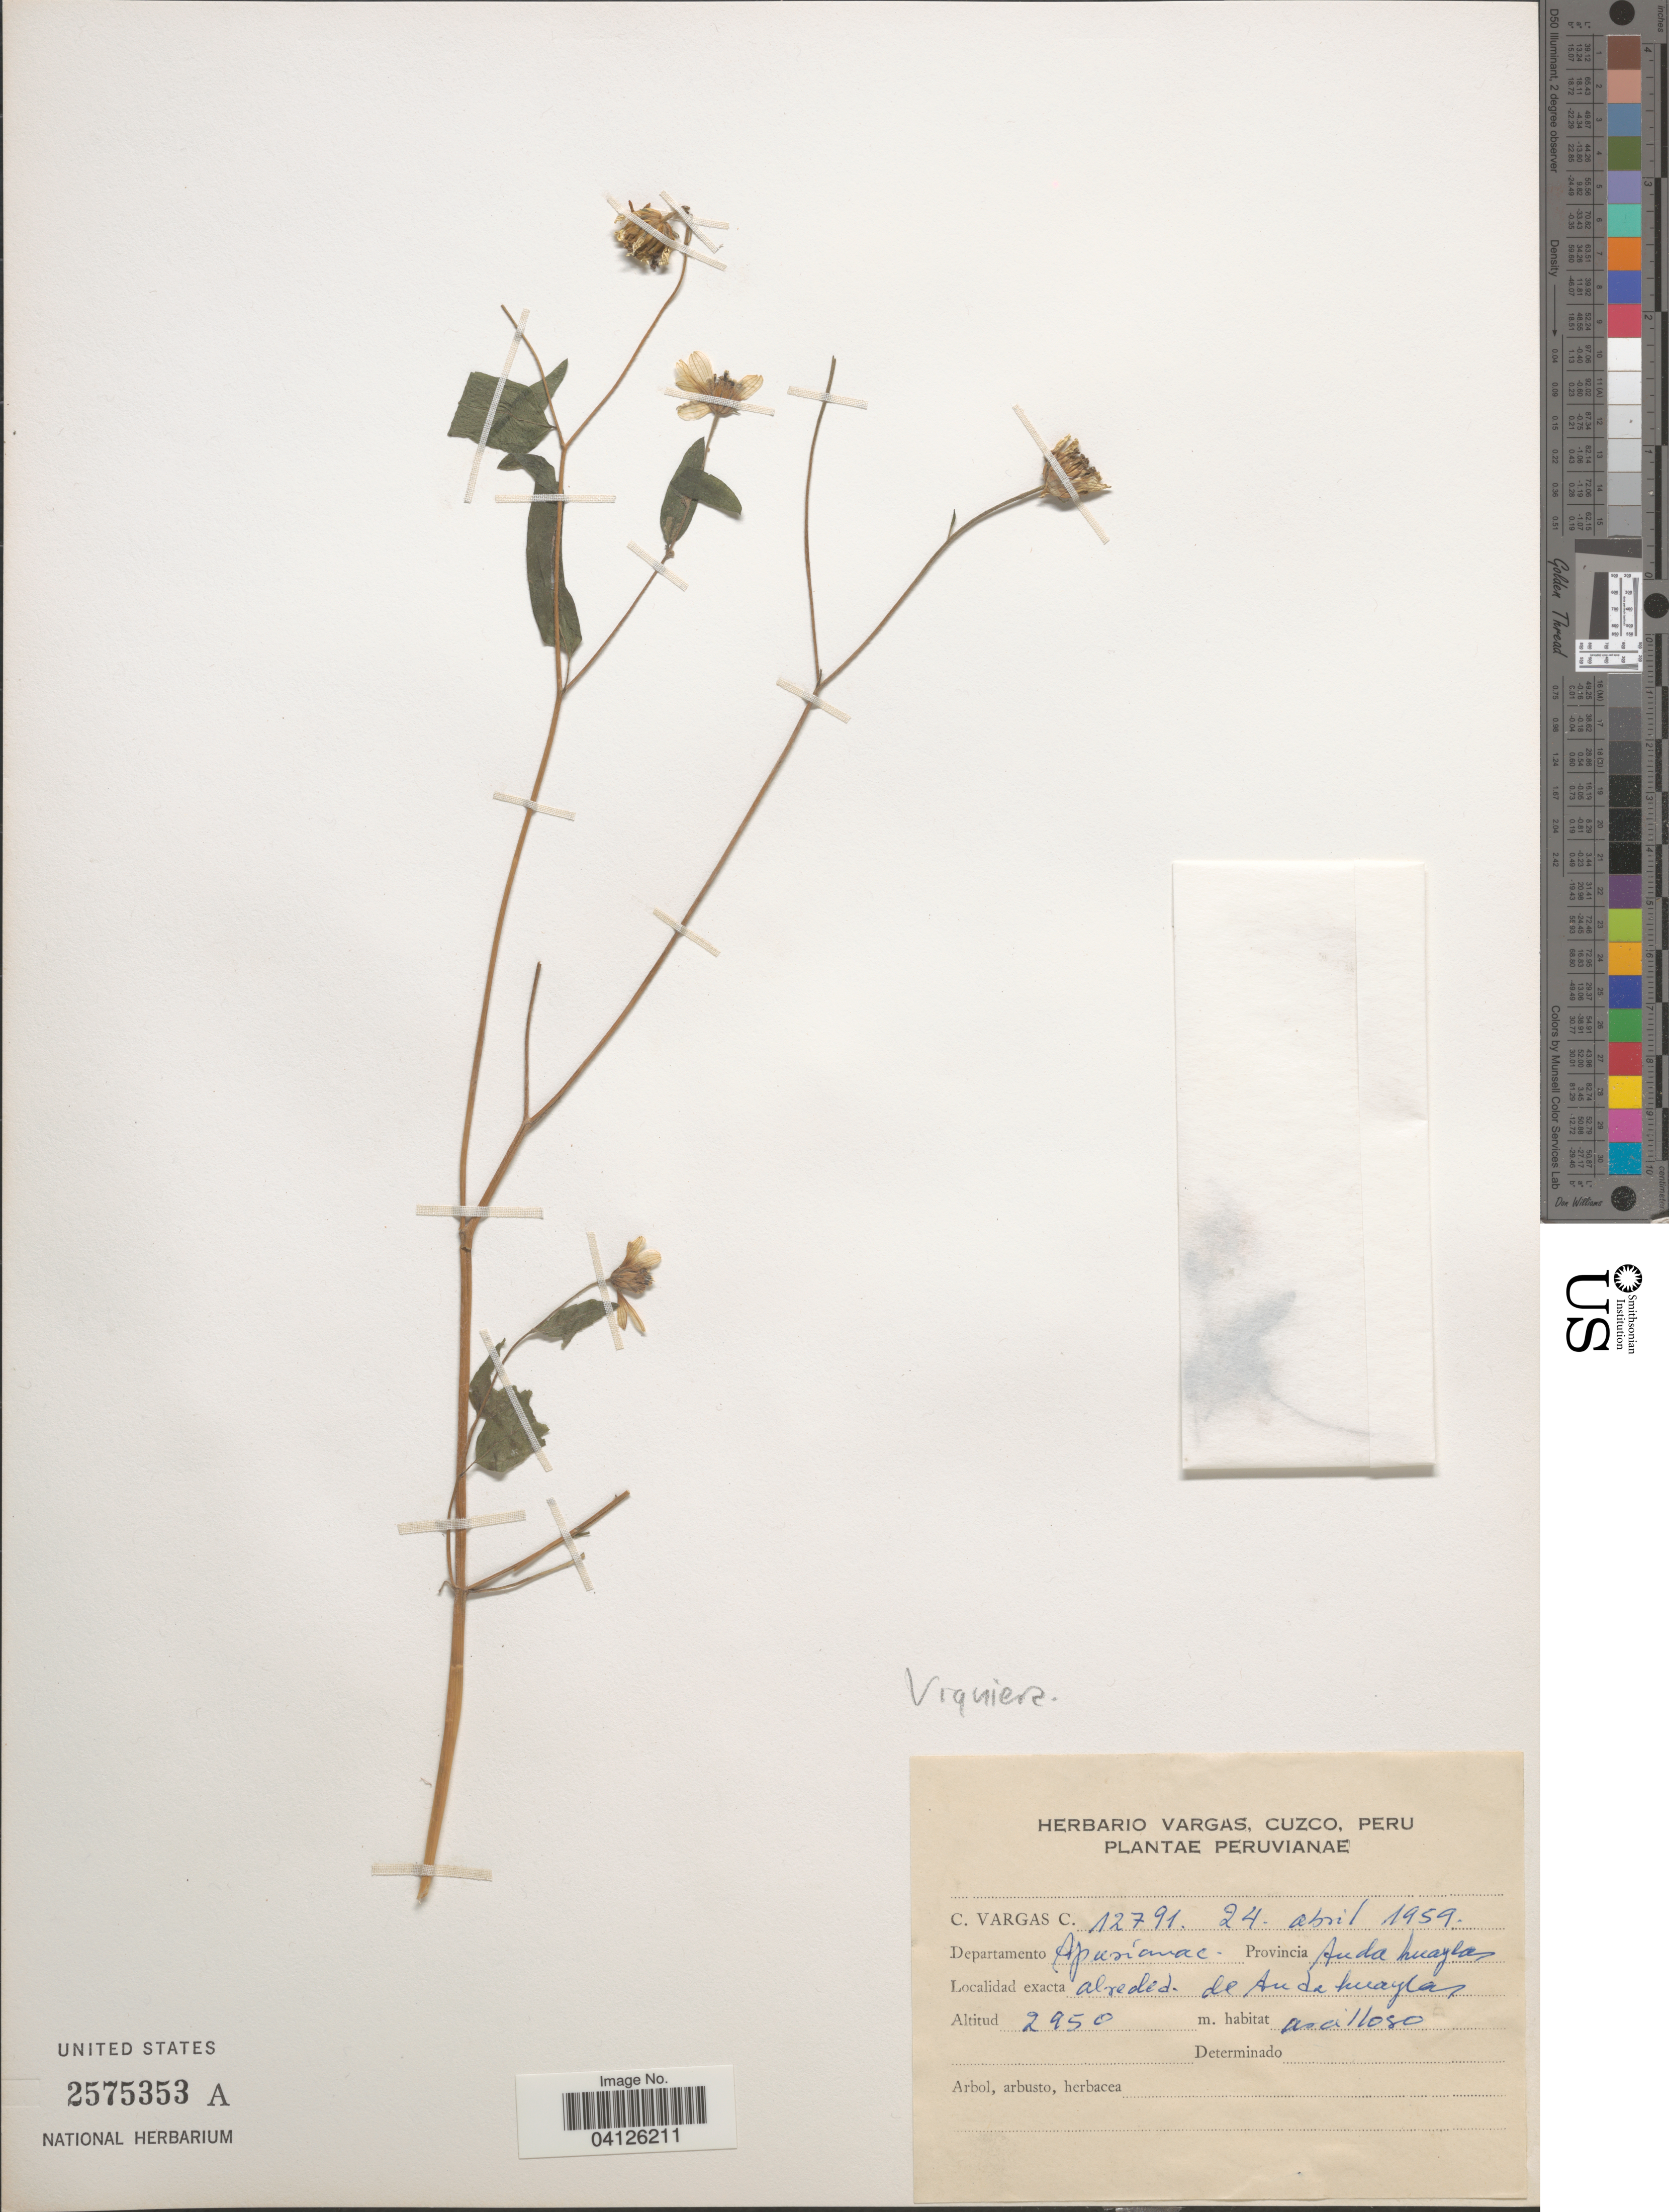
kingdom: Plantae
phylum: Tracheophyta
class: Magnoliopsida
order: Asterales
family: Asteraceae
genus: Viguiera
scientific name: Viguiera sp.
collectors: C. Vargas Calderón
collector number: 12791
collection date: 1959-04-24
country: Peru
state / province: Apurimac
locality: Peruvianae. Departamento Apurimac Provincia Andahuaylas. Alreded. de Andahuaylas.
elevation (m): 2950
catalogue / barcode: US 2575353A